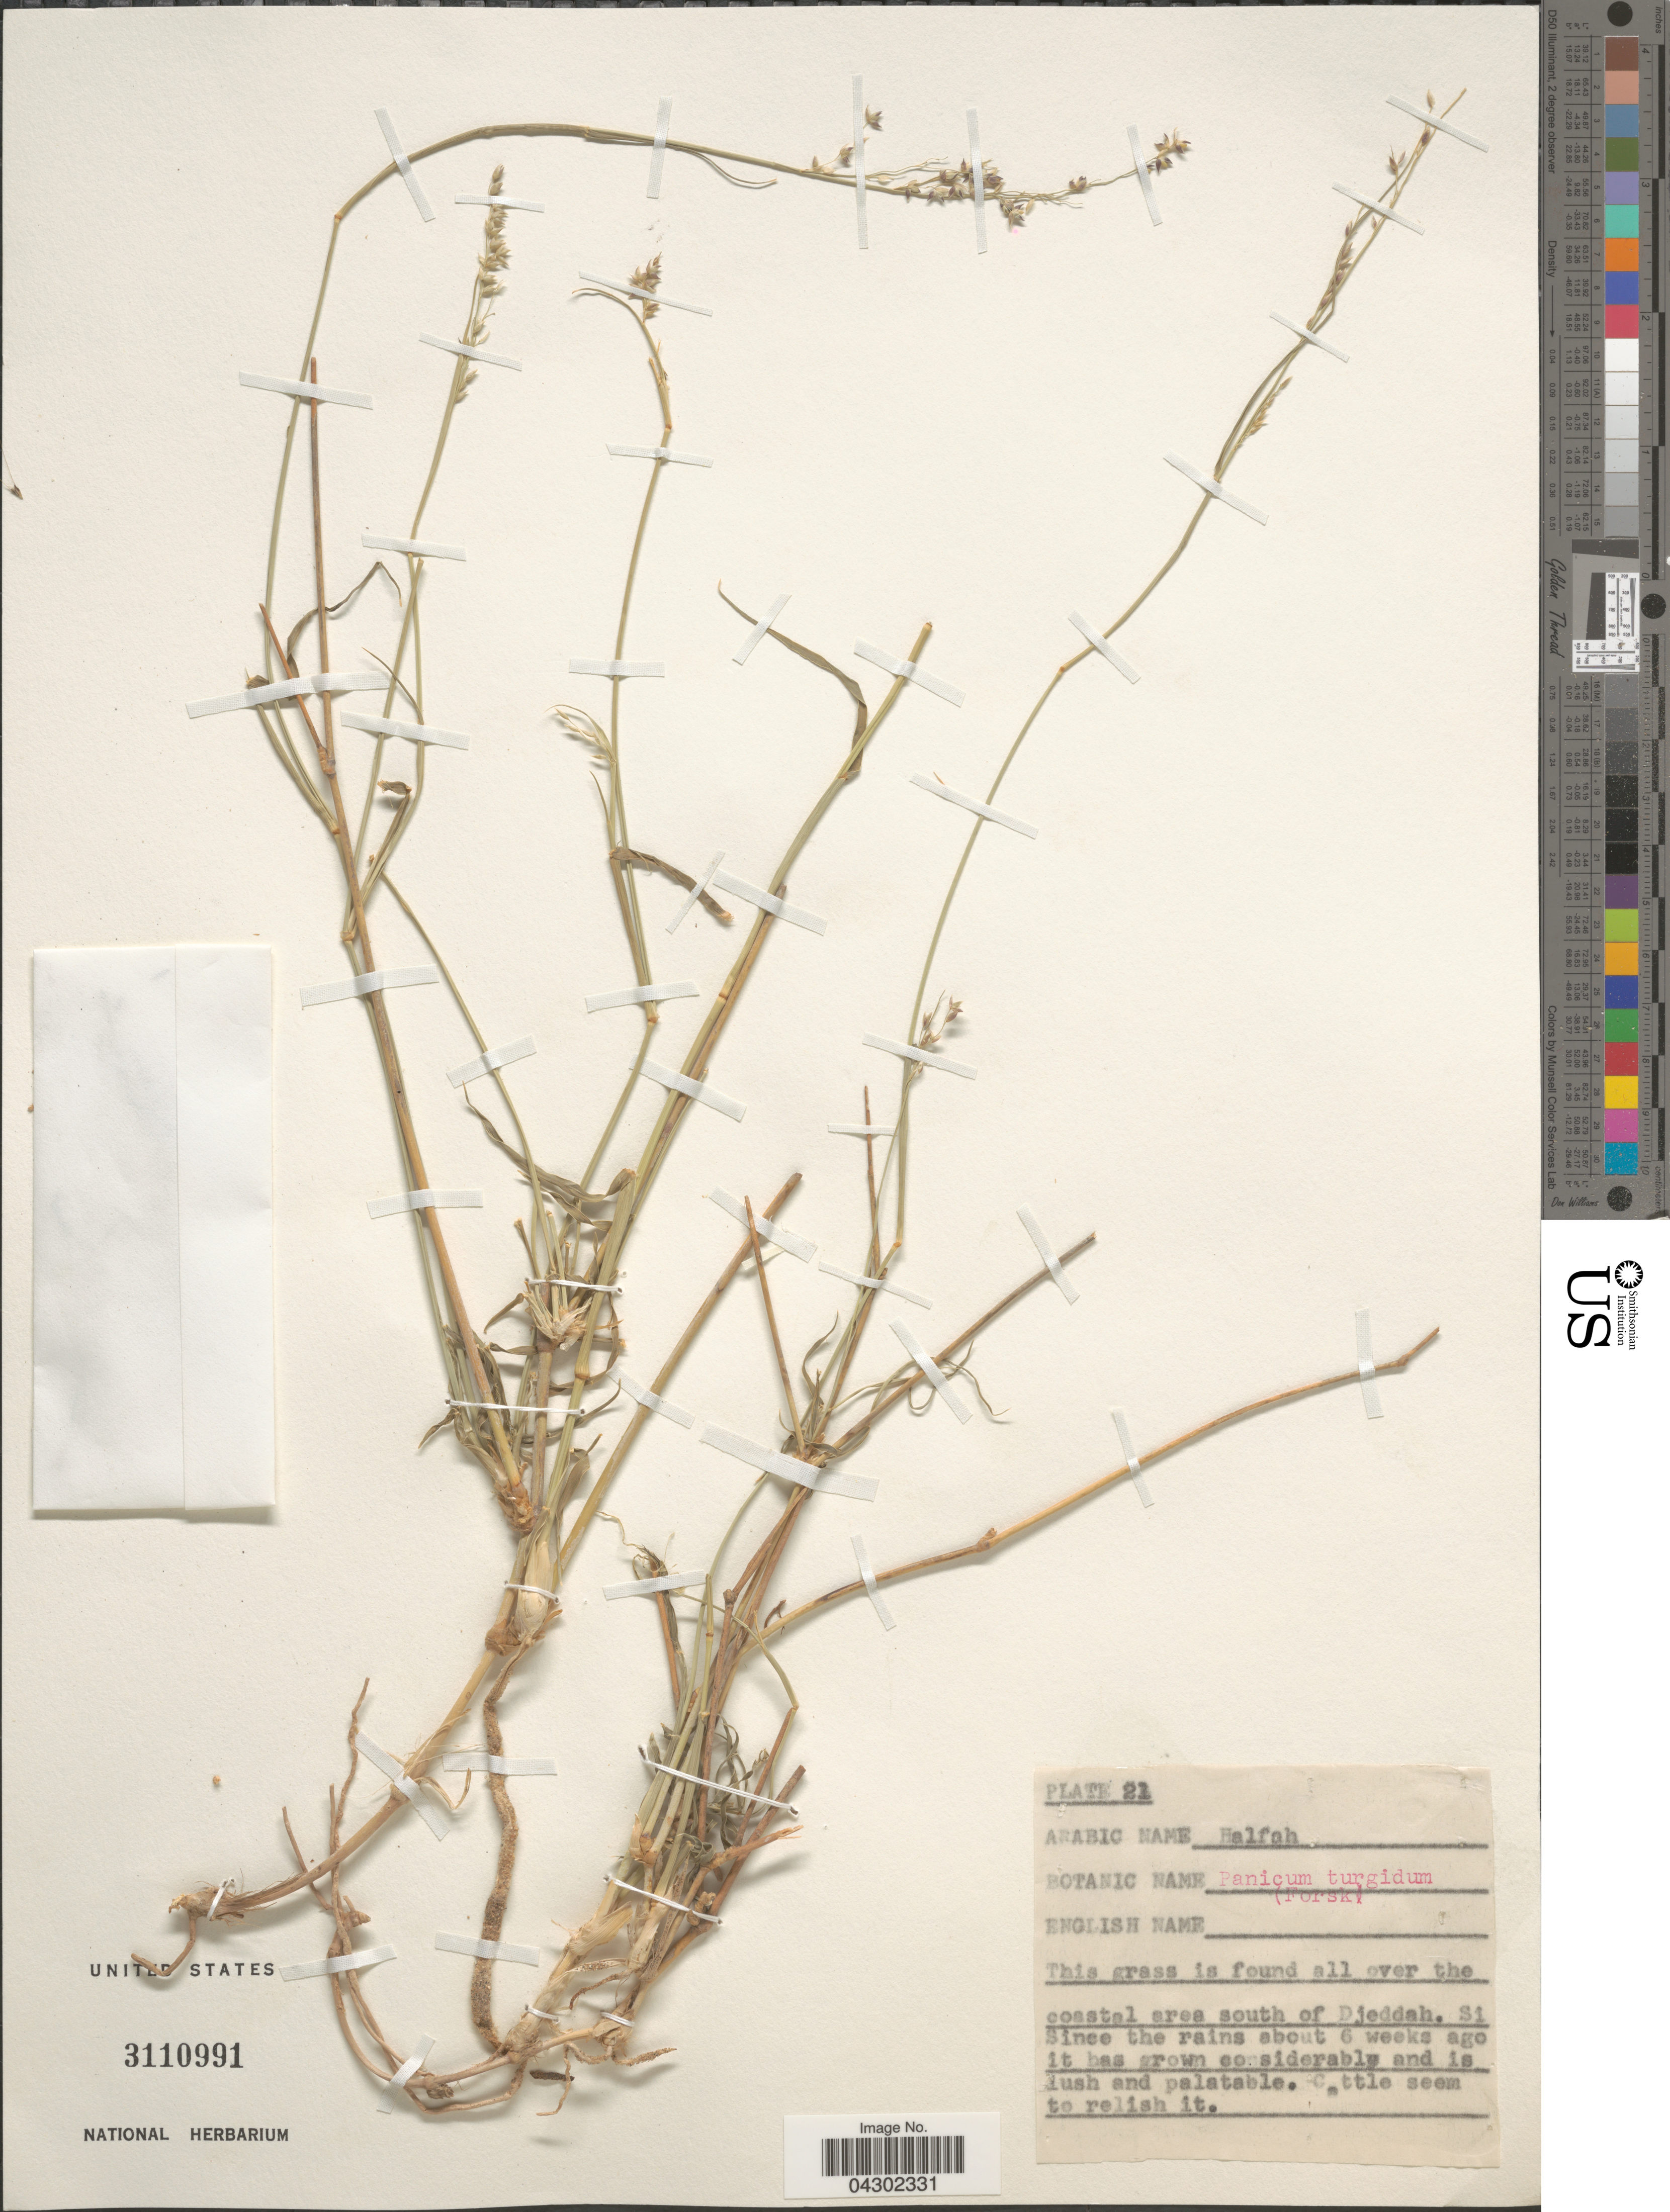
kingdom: Plantae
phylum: Tracheophyta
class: Liliopsida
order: Poales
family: Poaceae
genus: Panicum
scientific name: Panicum turgidum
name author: Forssk.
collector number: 21?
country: Saudi Arabia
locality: This grass is found all over the coastal area south of Djeddah.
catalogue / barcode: US 3110991